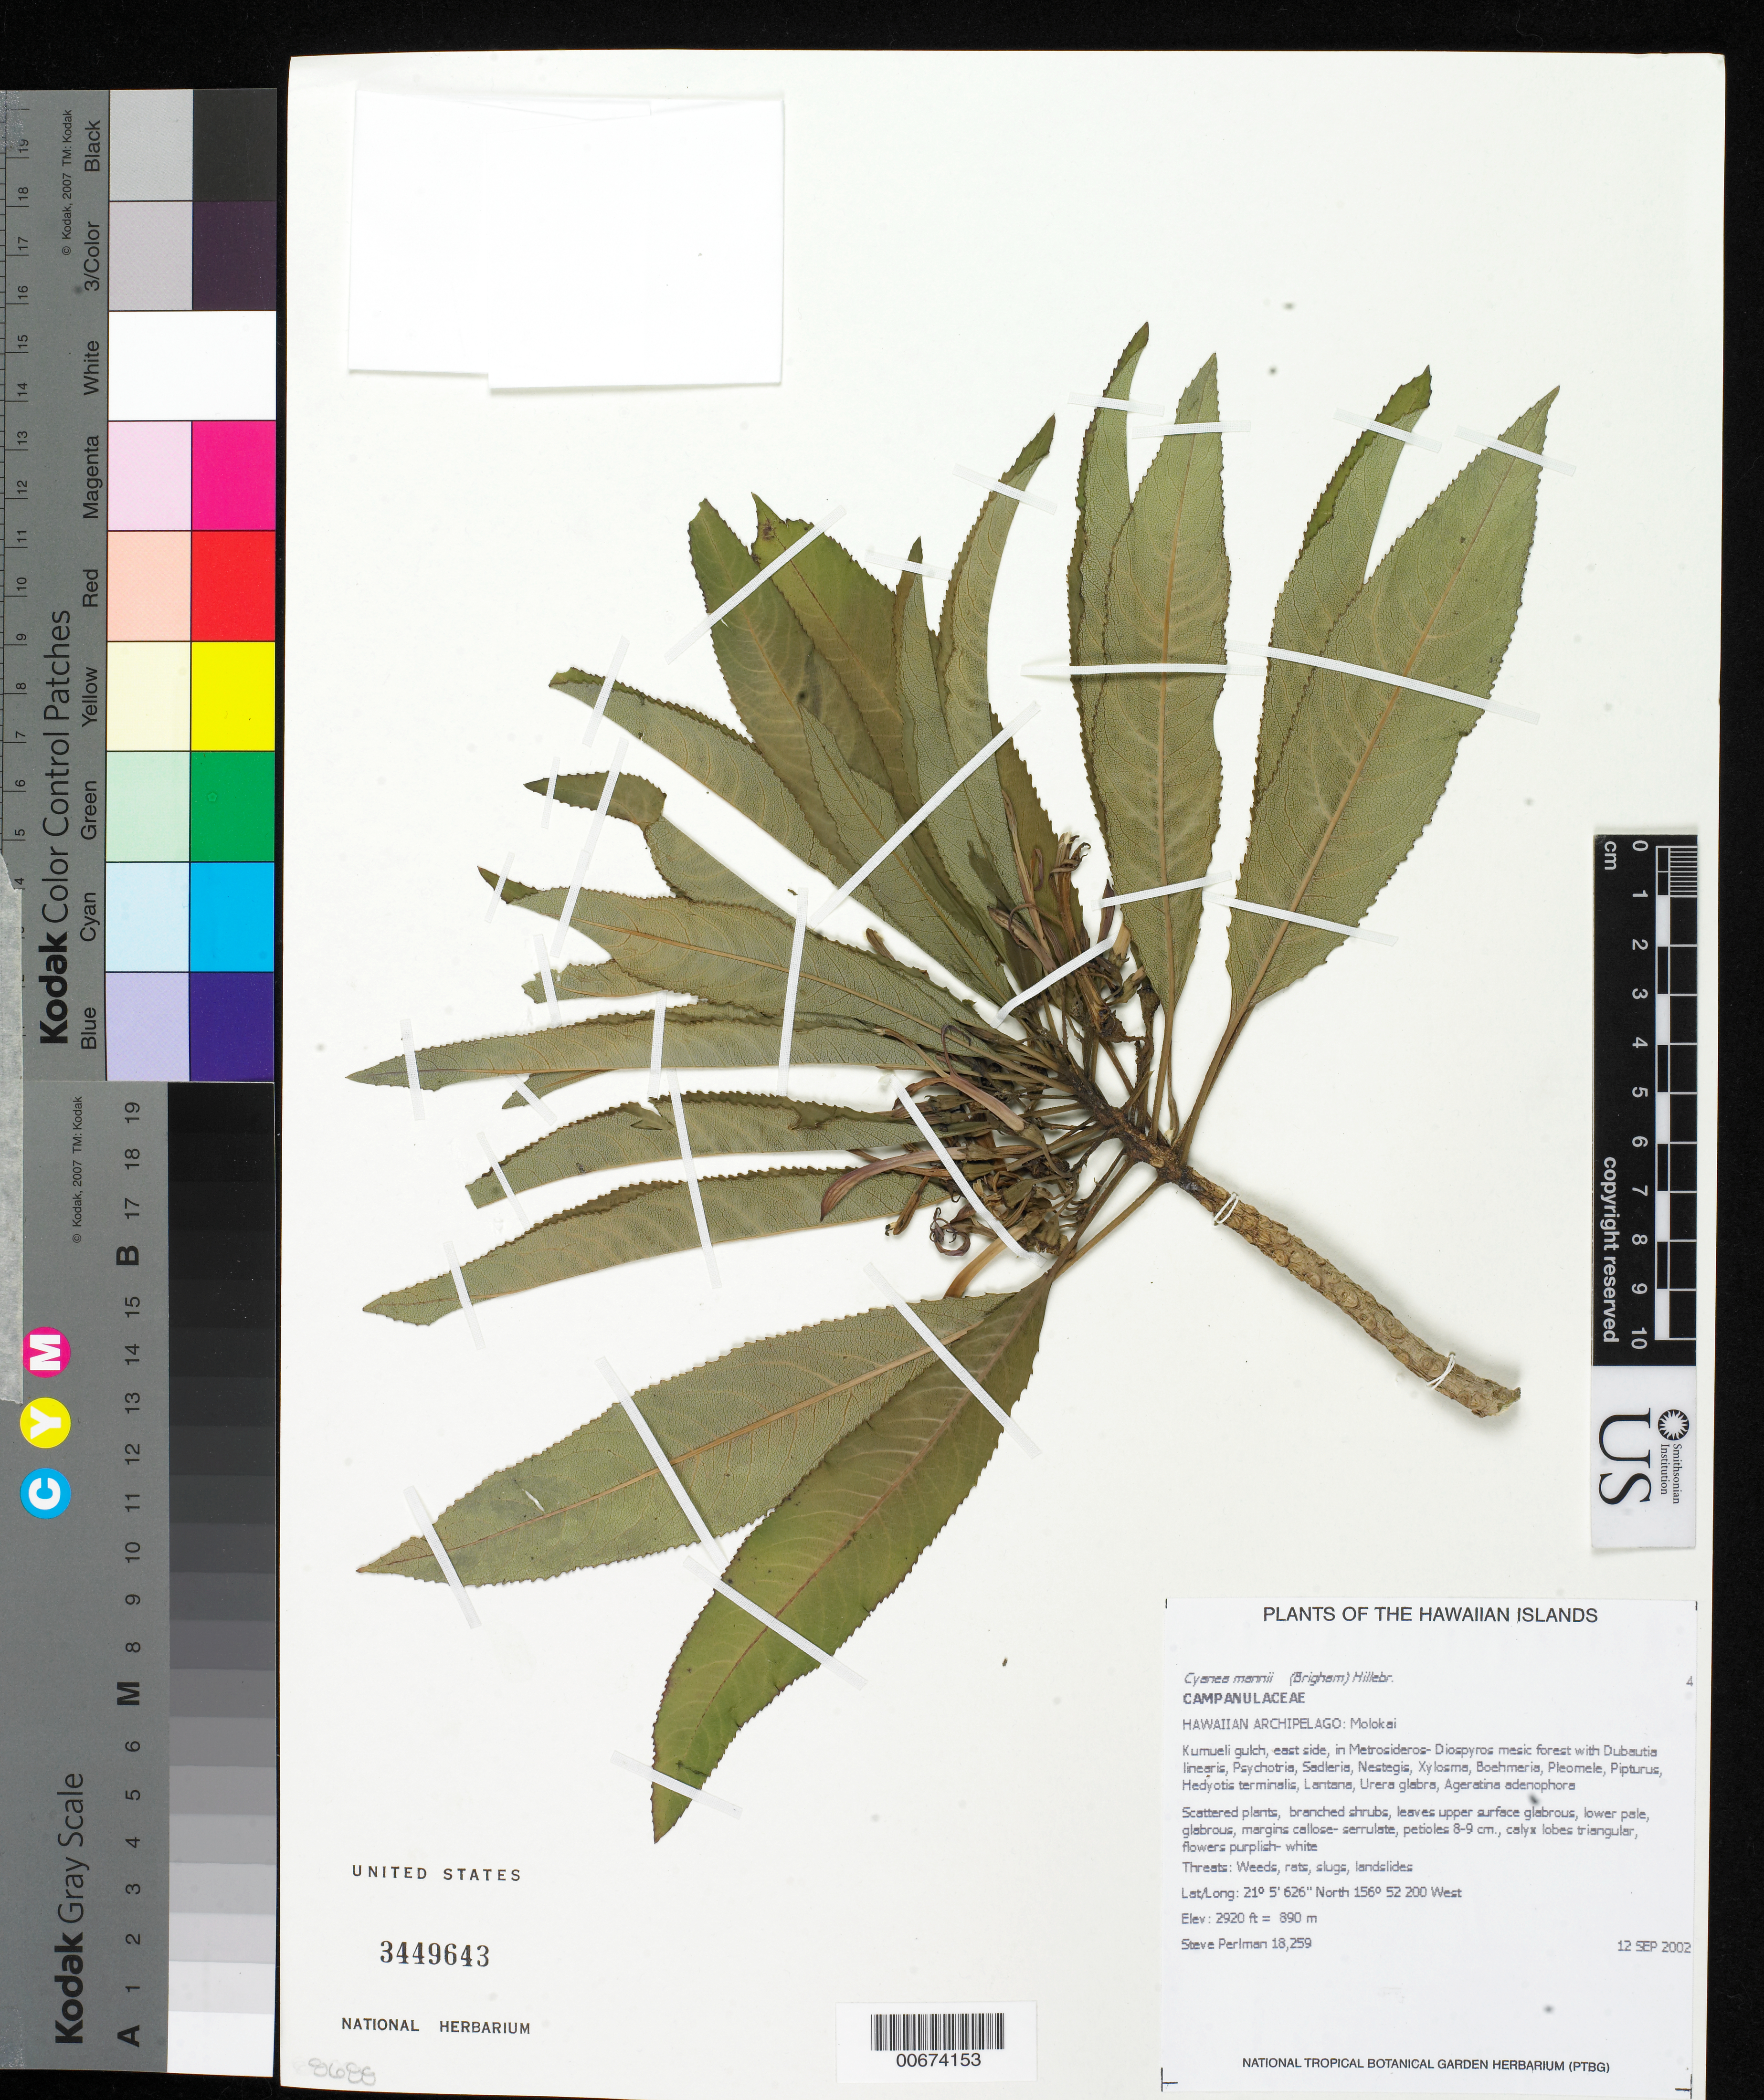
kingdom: Plantae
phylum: Tracheophyta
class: Magnoliopsida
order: Asterales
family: Campanulaceae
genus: Cyanea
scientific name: Cyanea mannii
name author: (Brigham ex H. Mann) Hillebr.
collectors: S. P. Perlman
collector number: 18259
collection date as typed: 12 Sep 2002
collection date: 2002-09-12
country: United States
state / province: Hawaii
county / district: Maui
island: Moloka'i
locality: Kumueli gulch, east side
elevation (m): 890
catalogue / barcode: US 3449643